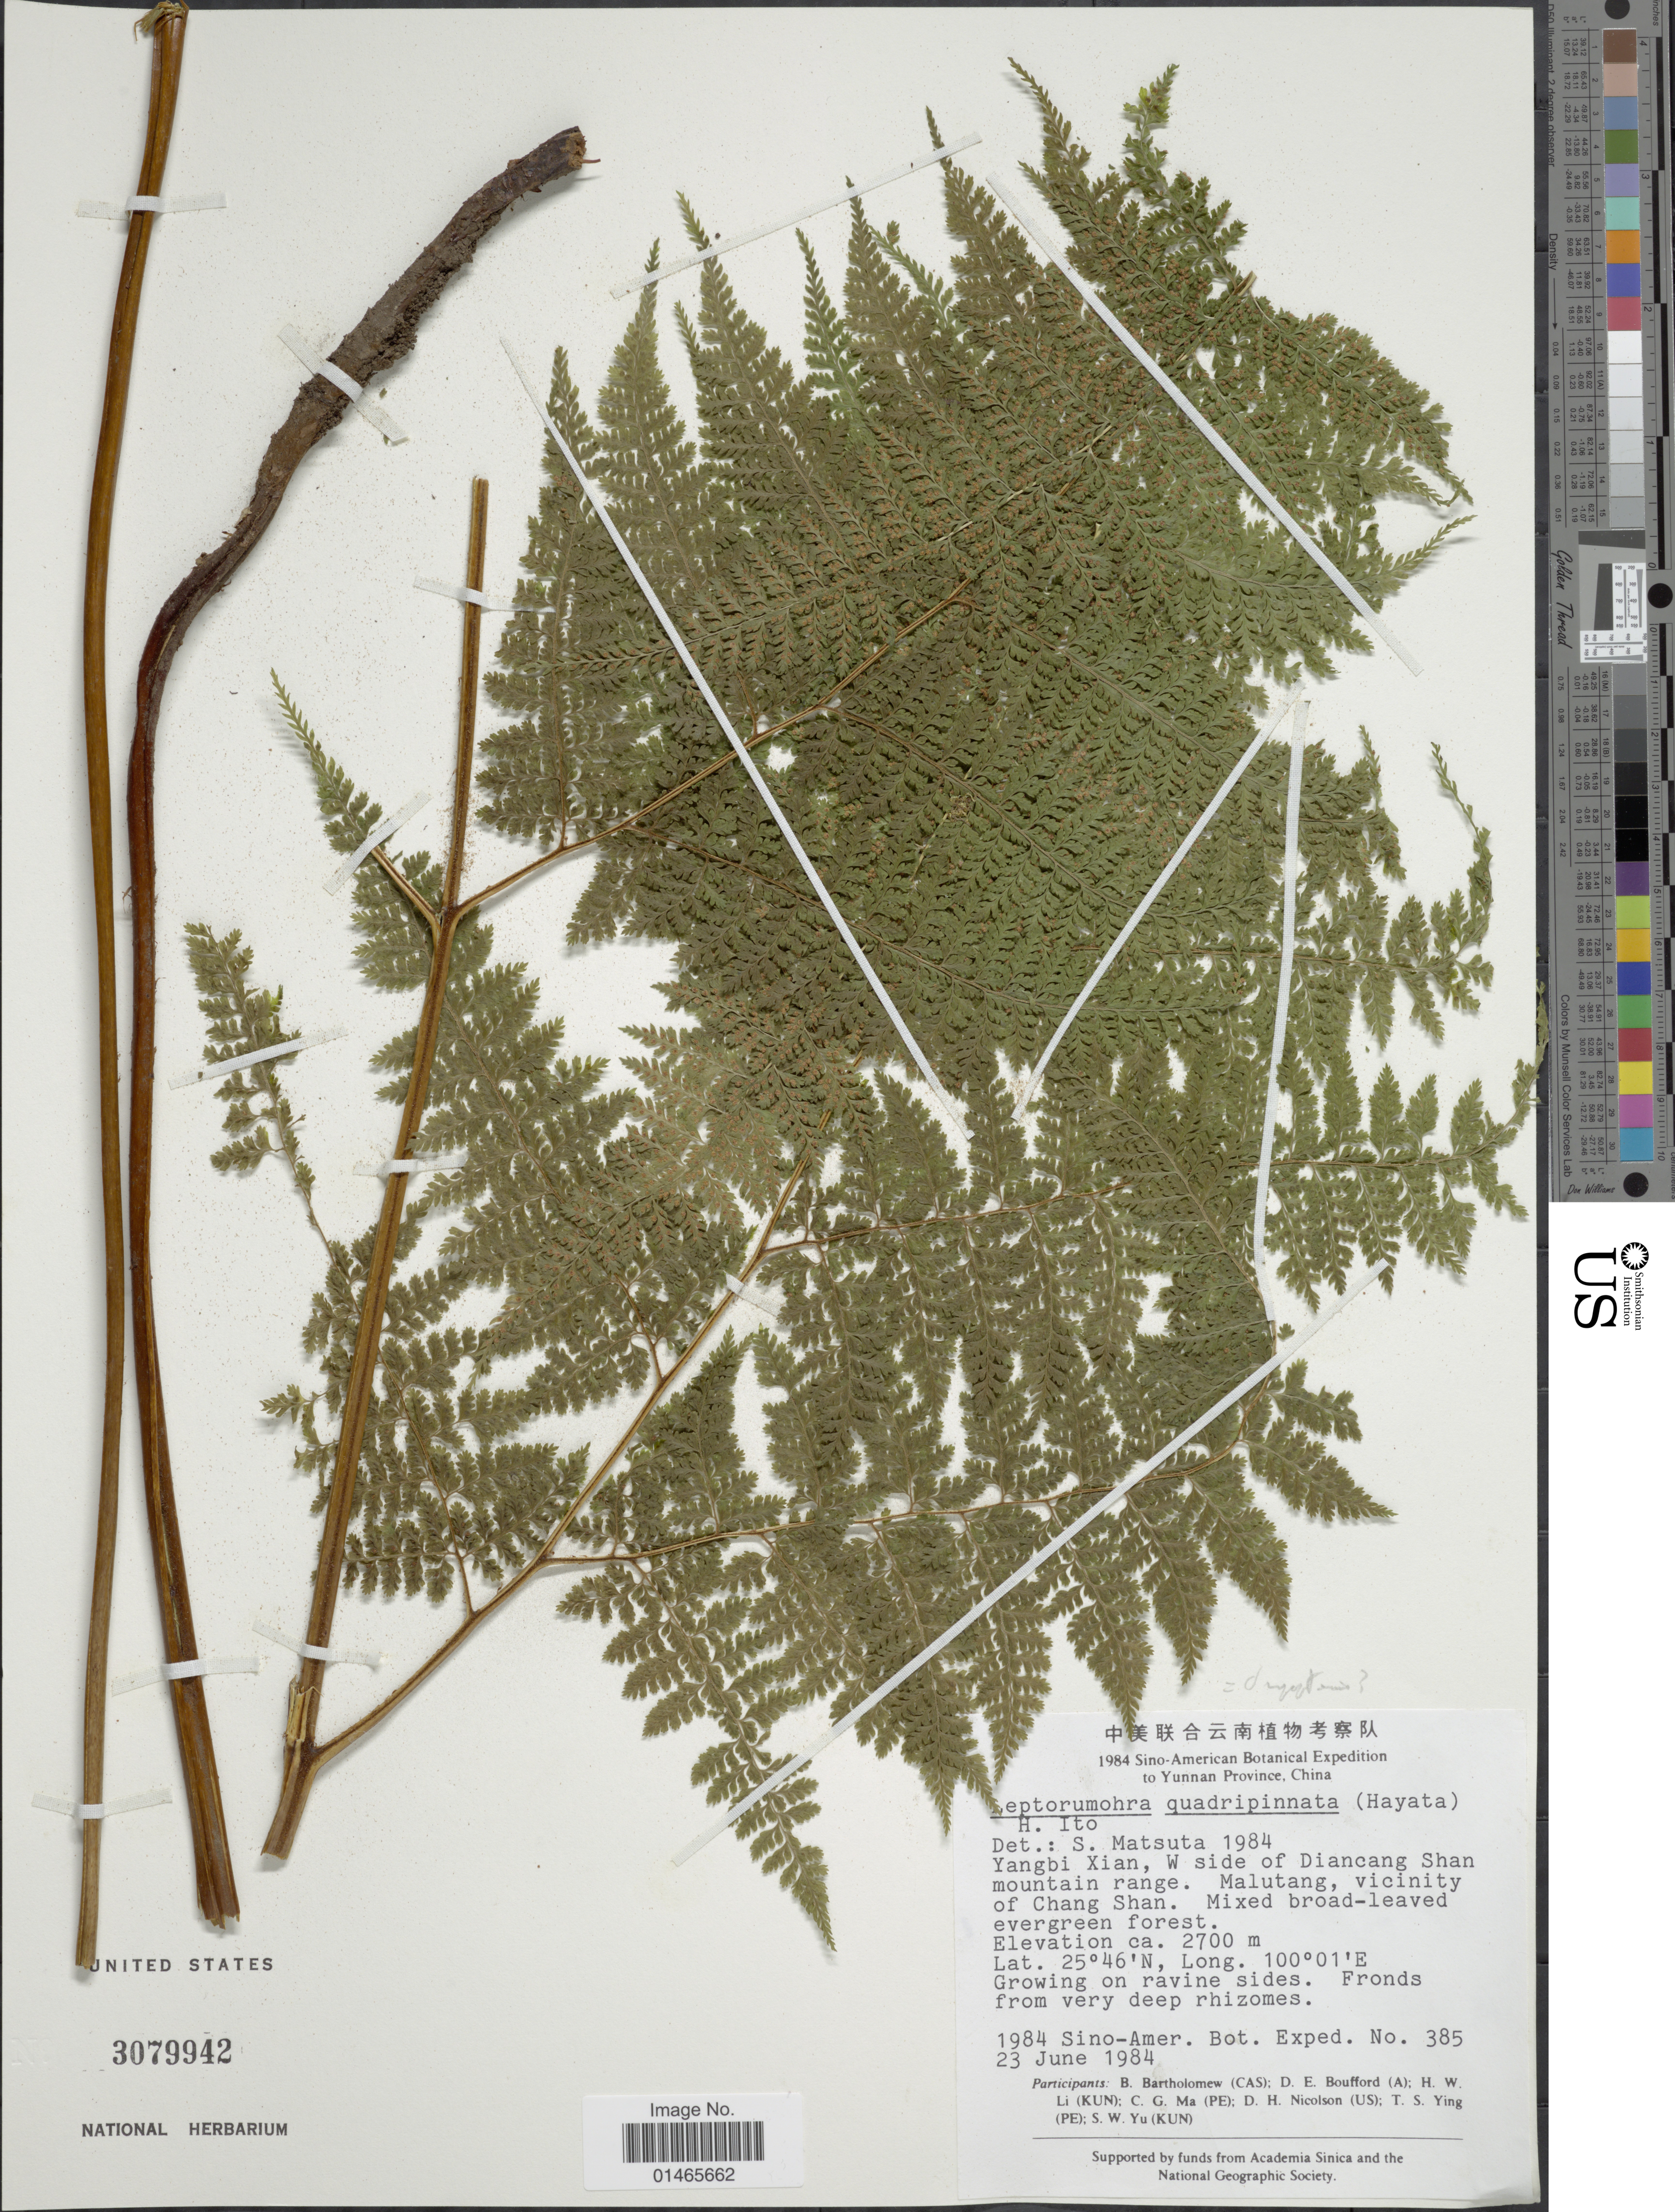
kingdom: Plantae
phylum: Tracheophyta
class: Polypodiopsida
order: Polypodiales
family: Dennstaedtiaceae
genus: Microlepia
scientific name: Microlepia quadripinnata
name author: (Hayata) H. Itô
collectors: Sino-Amer. Bot. Exped. 1984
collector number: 385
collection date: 1984-06-23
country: China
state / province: Yunnan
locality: Ynagbi Xian, W side of Diancang Shan mountain range, Malutang, vicinity of Chang Shan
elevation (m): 2700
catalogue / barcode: US 3079942